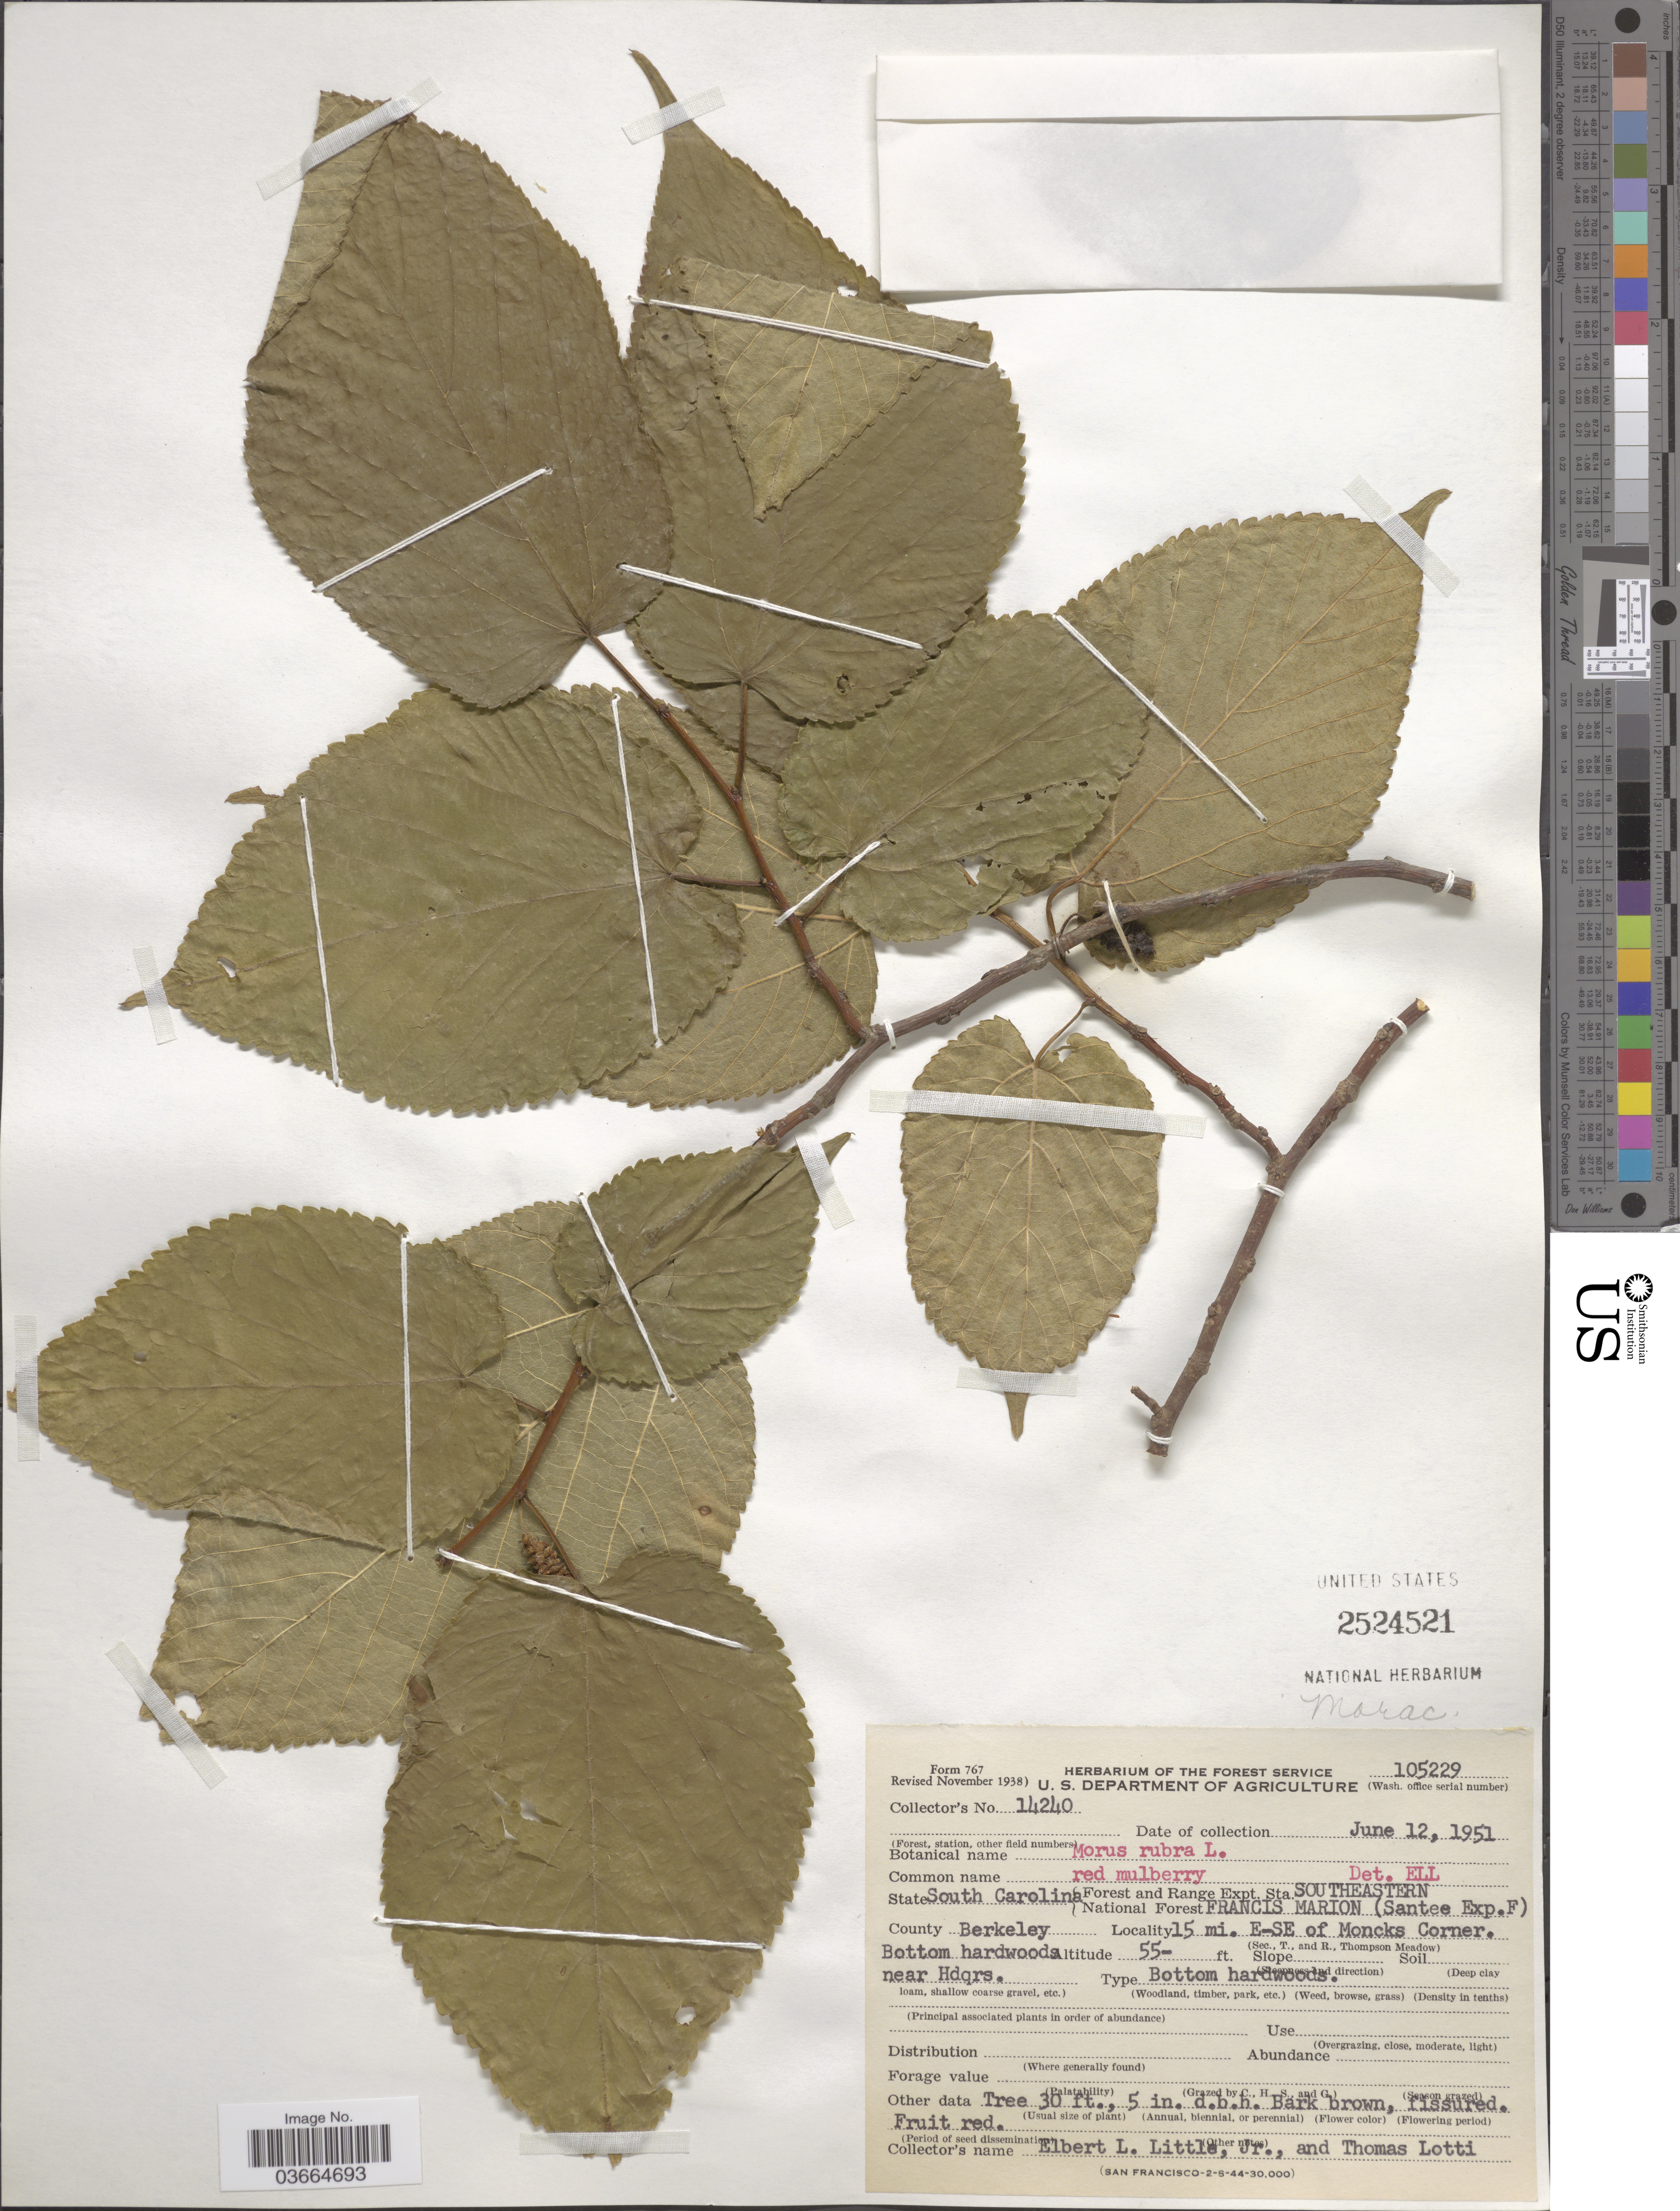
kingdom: Plantae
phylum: Tracheophyta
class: Magnoliopsida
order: Rosales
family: Moraceae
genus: Morus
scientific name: Morus rubra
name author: L.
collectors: E. L. Little & T. Lotti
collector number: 14240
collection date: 1951-06-12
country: United States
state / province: South Carolina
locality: Forest and Range Expt. Sta. Southeastern. National Forest Francis Marion (Santee Exp.F). County Berkeley. 15 mi. E-SE of Moncks Corner. Bottom hardwoods near Hdqrs.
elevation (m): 17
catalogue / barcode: US 2524521